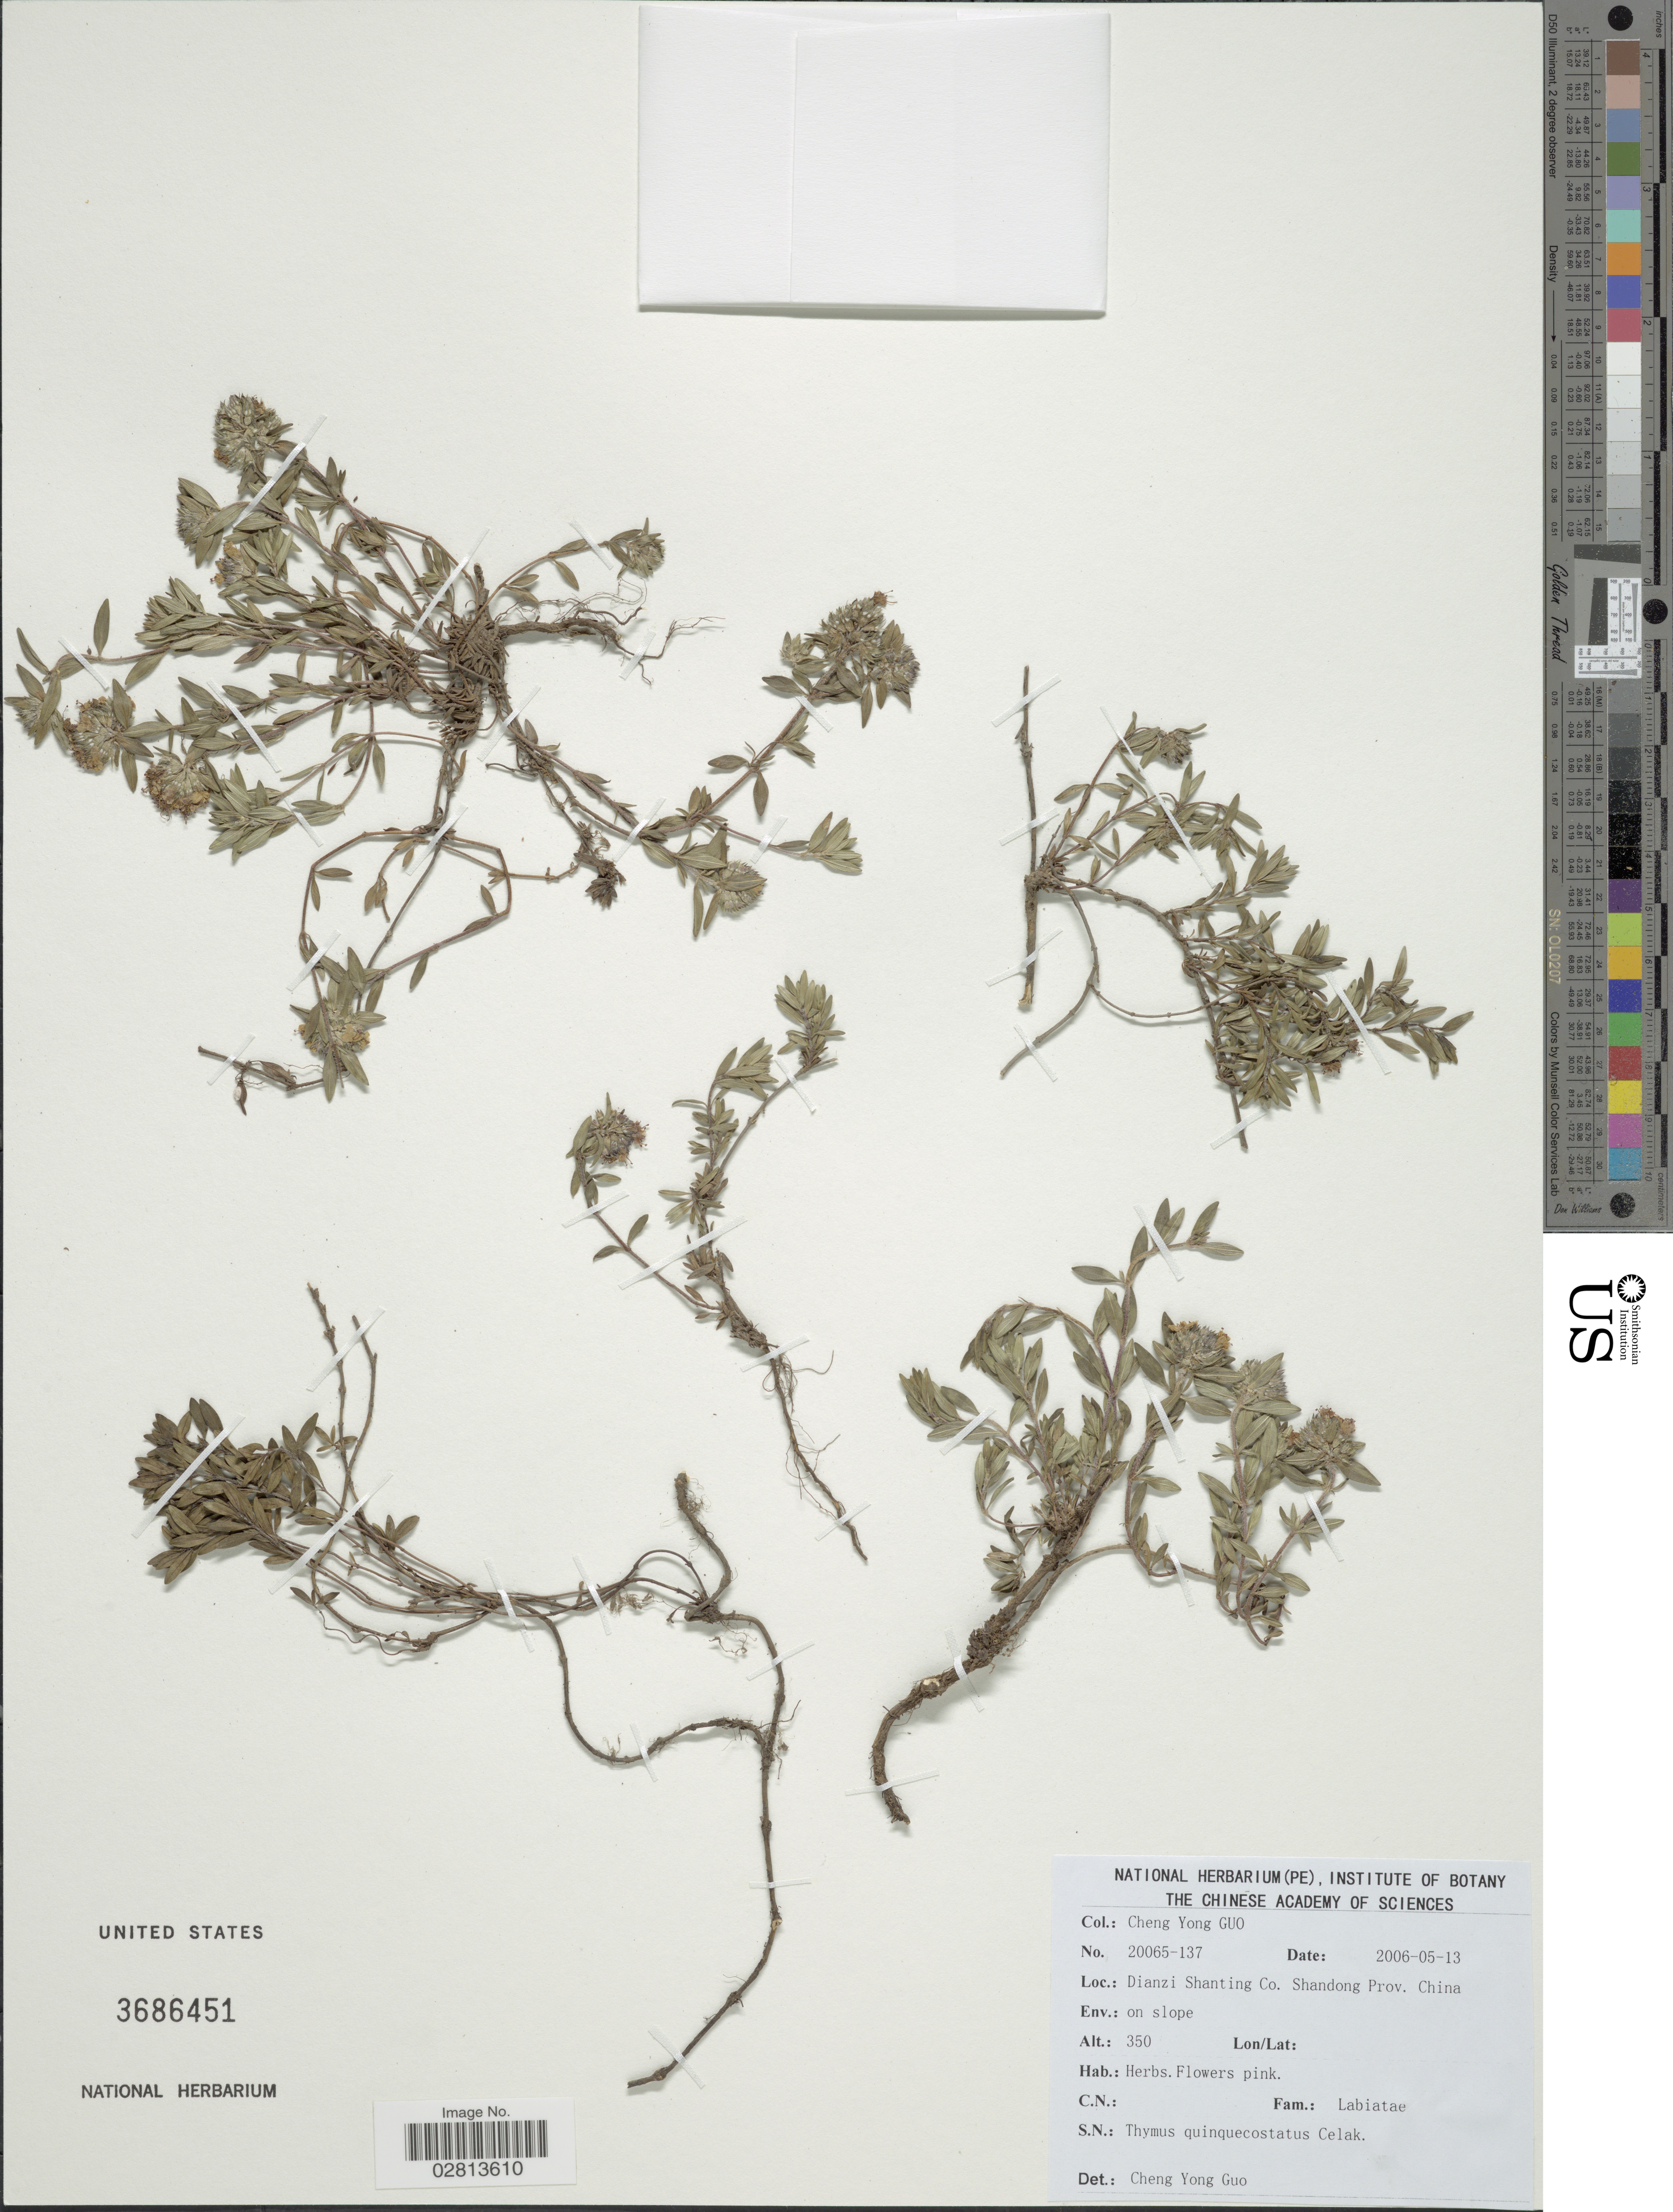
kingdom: Plantae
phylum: Tracheophyta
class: Magnoliopsida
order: Lamiales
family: Lamiaceae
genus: Thymus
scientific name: Thymus quinquecostatus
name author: Čelak.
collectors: Guo Chengyong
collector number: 20065-137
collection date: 2006-05-13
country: China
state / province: Shandong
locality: Dianzi Shanting Co.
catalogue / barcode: US 3686451